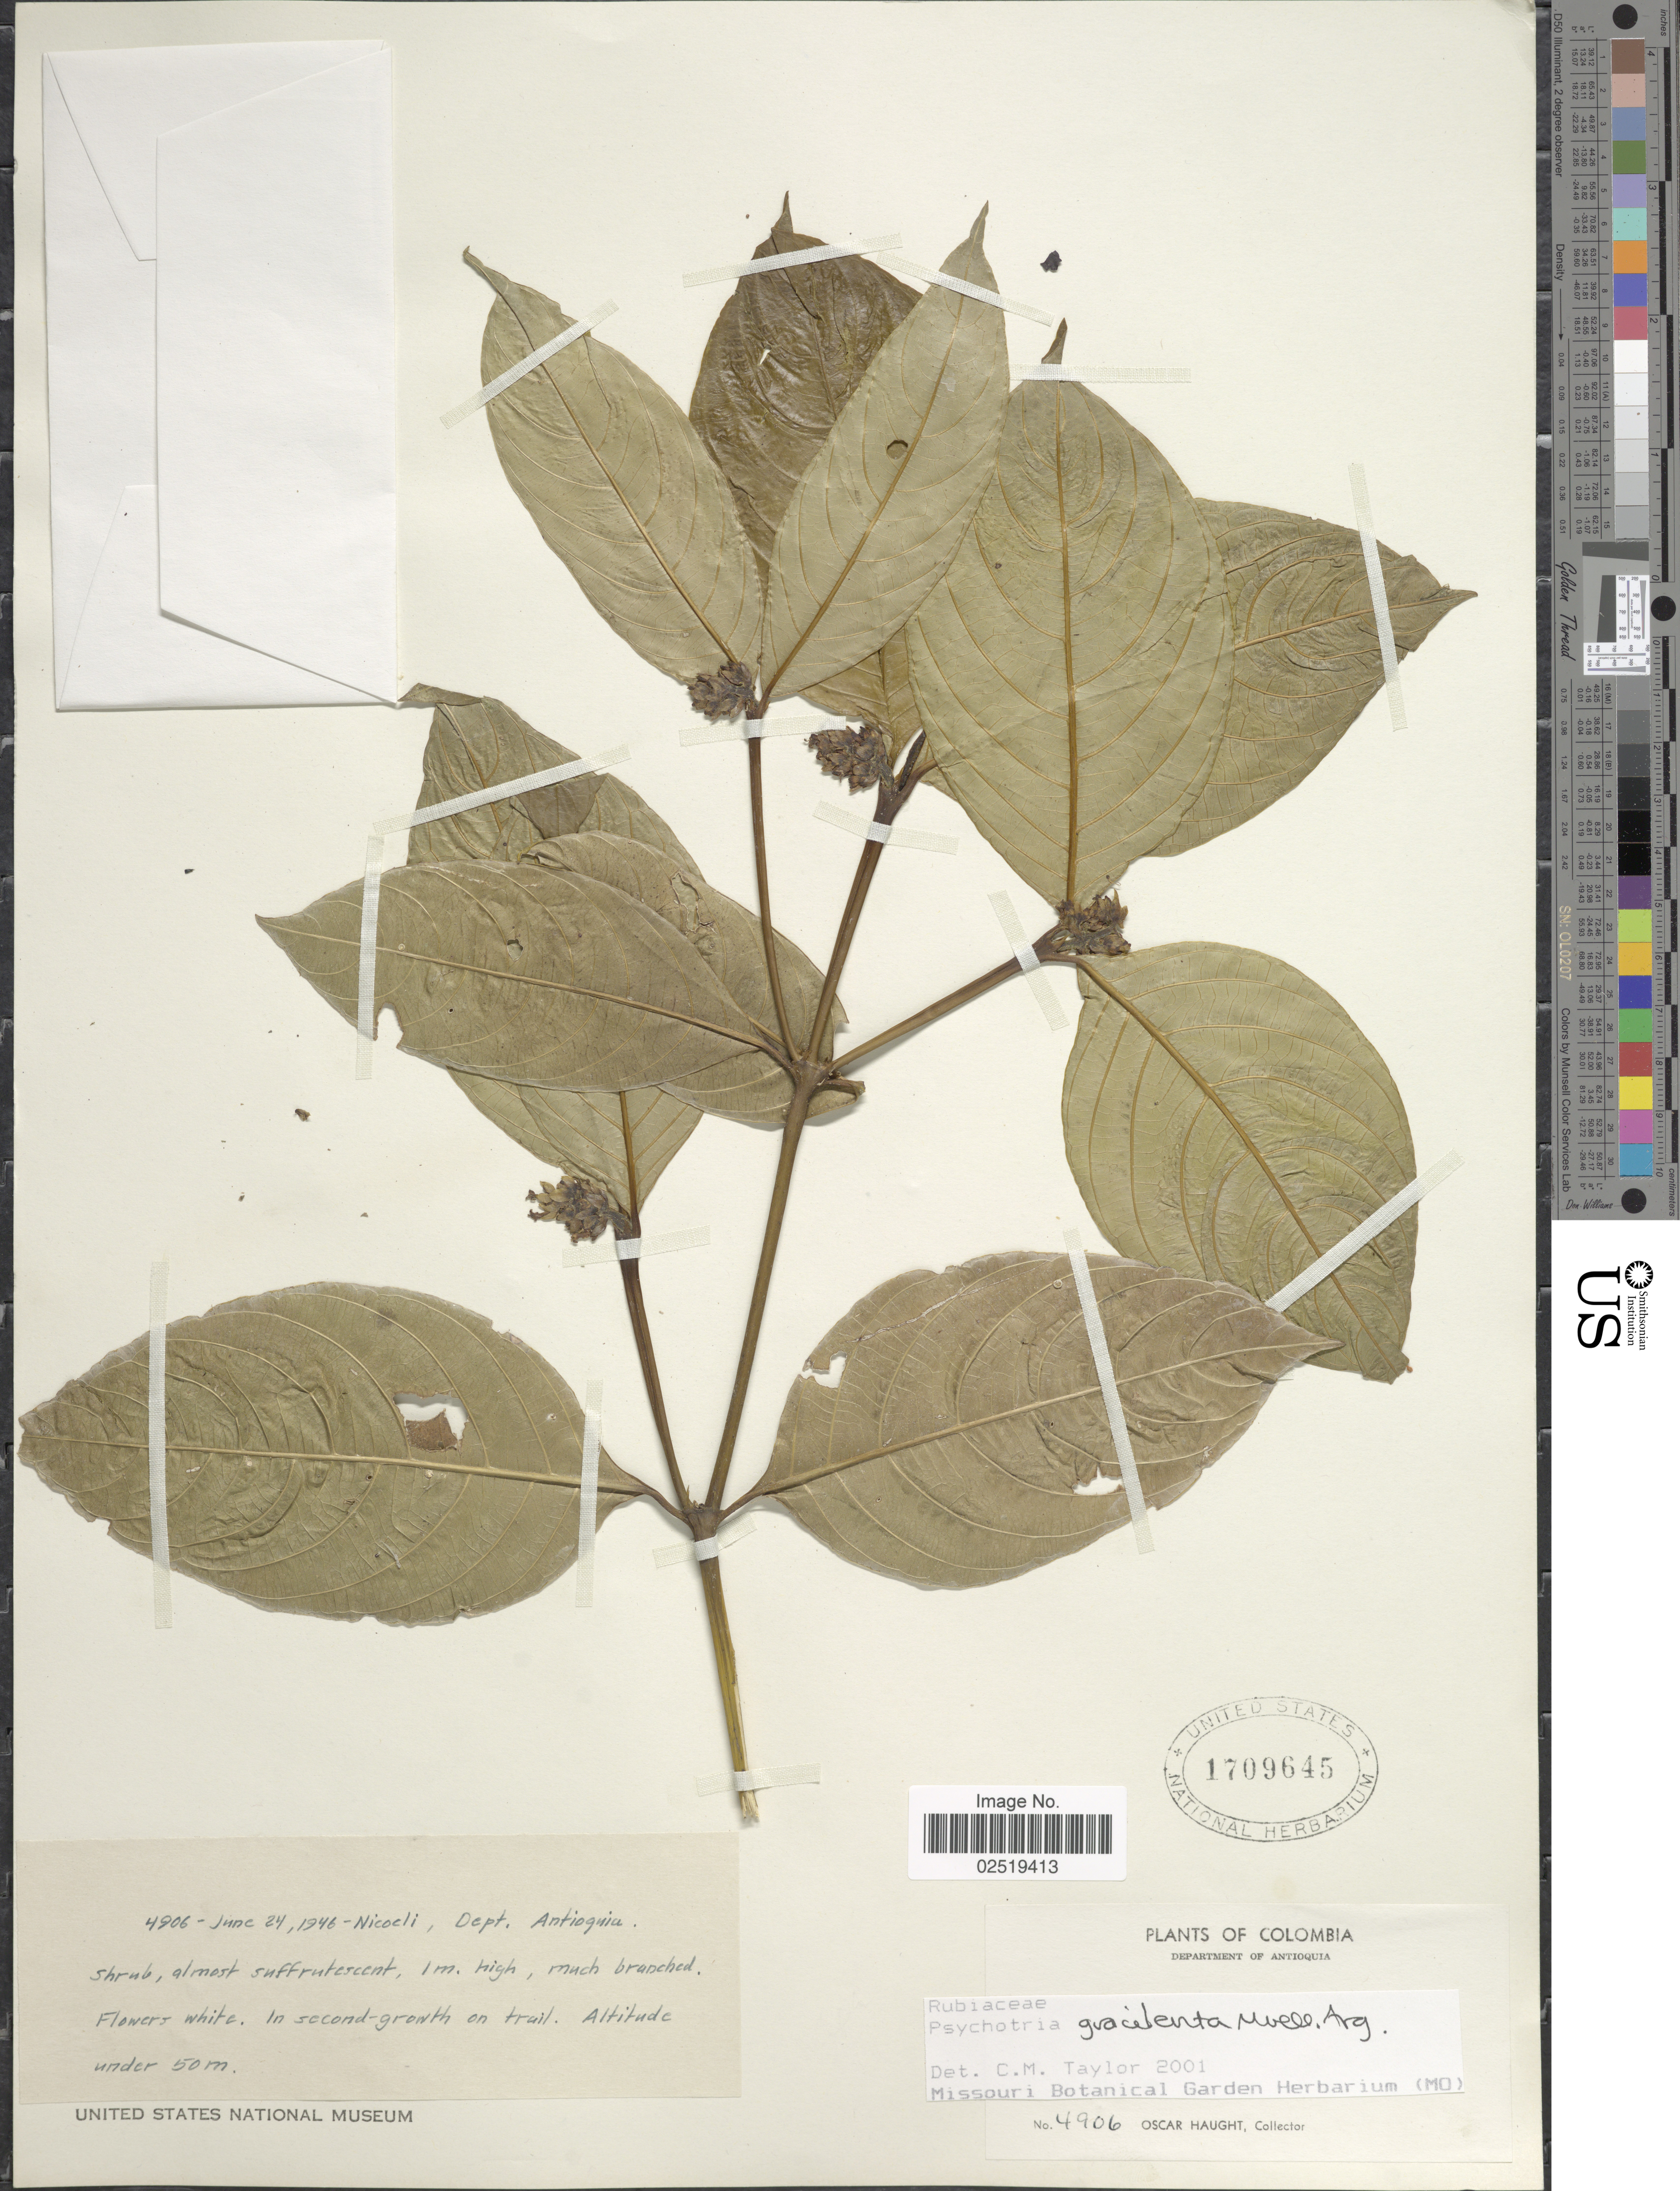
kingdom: Plantae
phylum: Tracheophyta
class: Magnoliopsida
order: Gentianales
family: Rubiaceae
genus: Psychotria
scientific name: Psychotria gracilenta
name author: Müll. Arg.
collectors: O. L. Haught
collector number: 4906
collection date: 1946-06-24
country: Colombia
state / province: Antioquia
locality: Nicocli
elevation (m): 50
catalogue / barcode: US 1709645